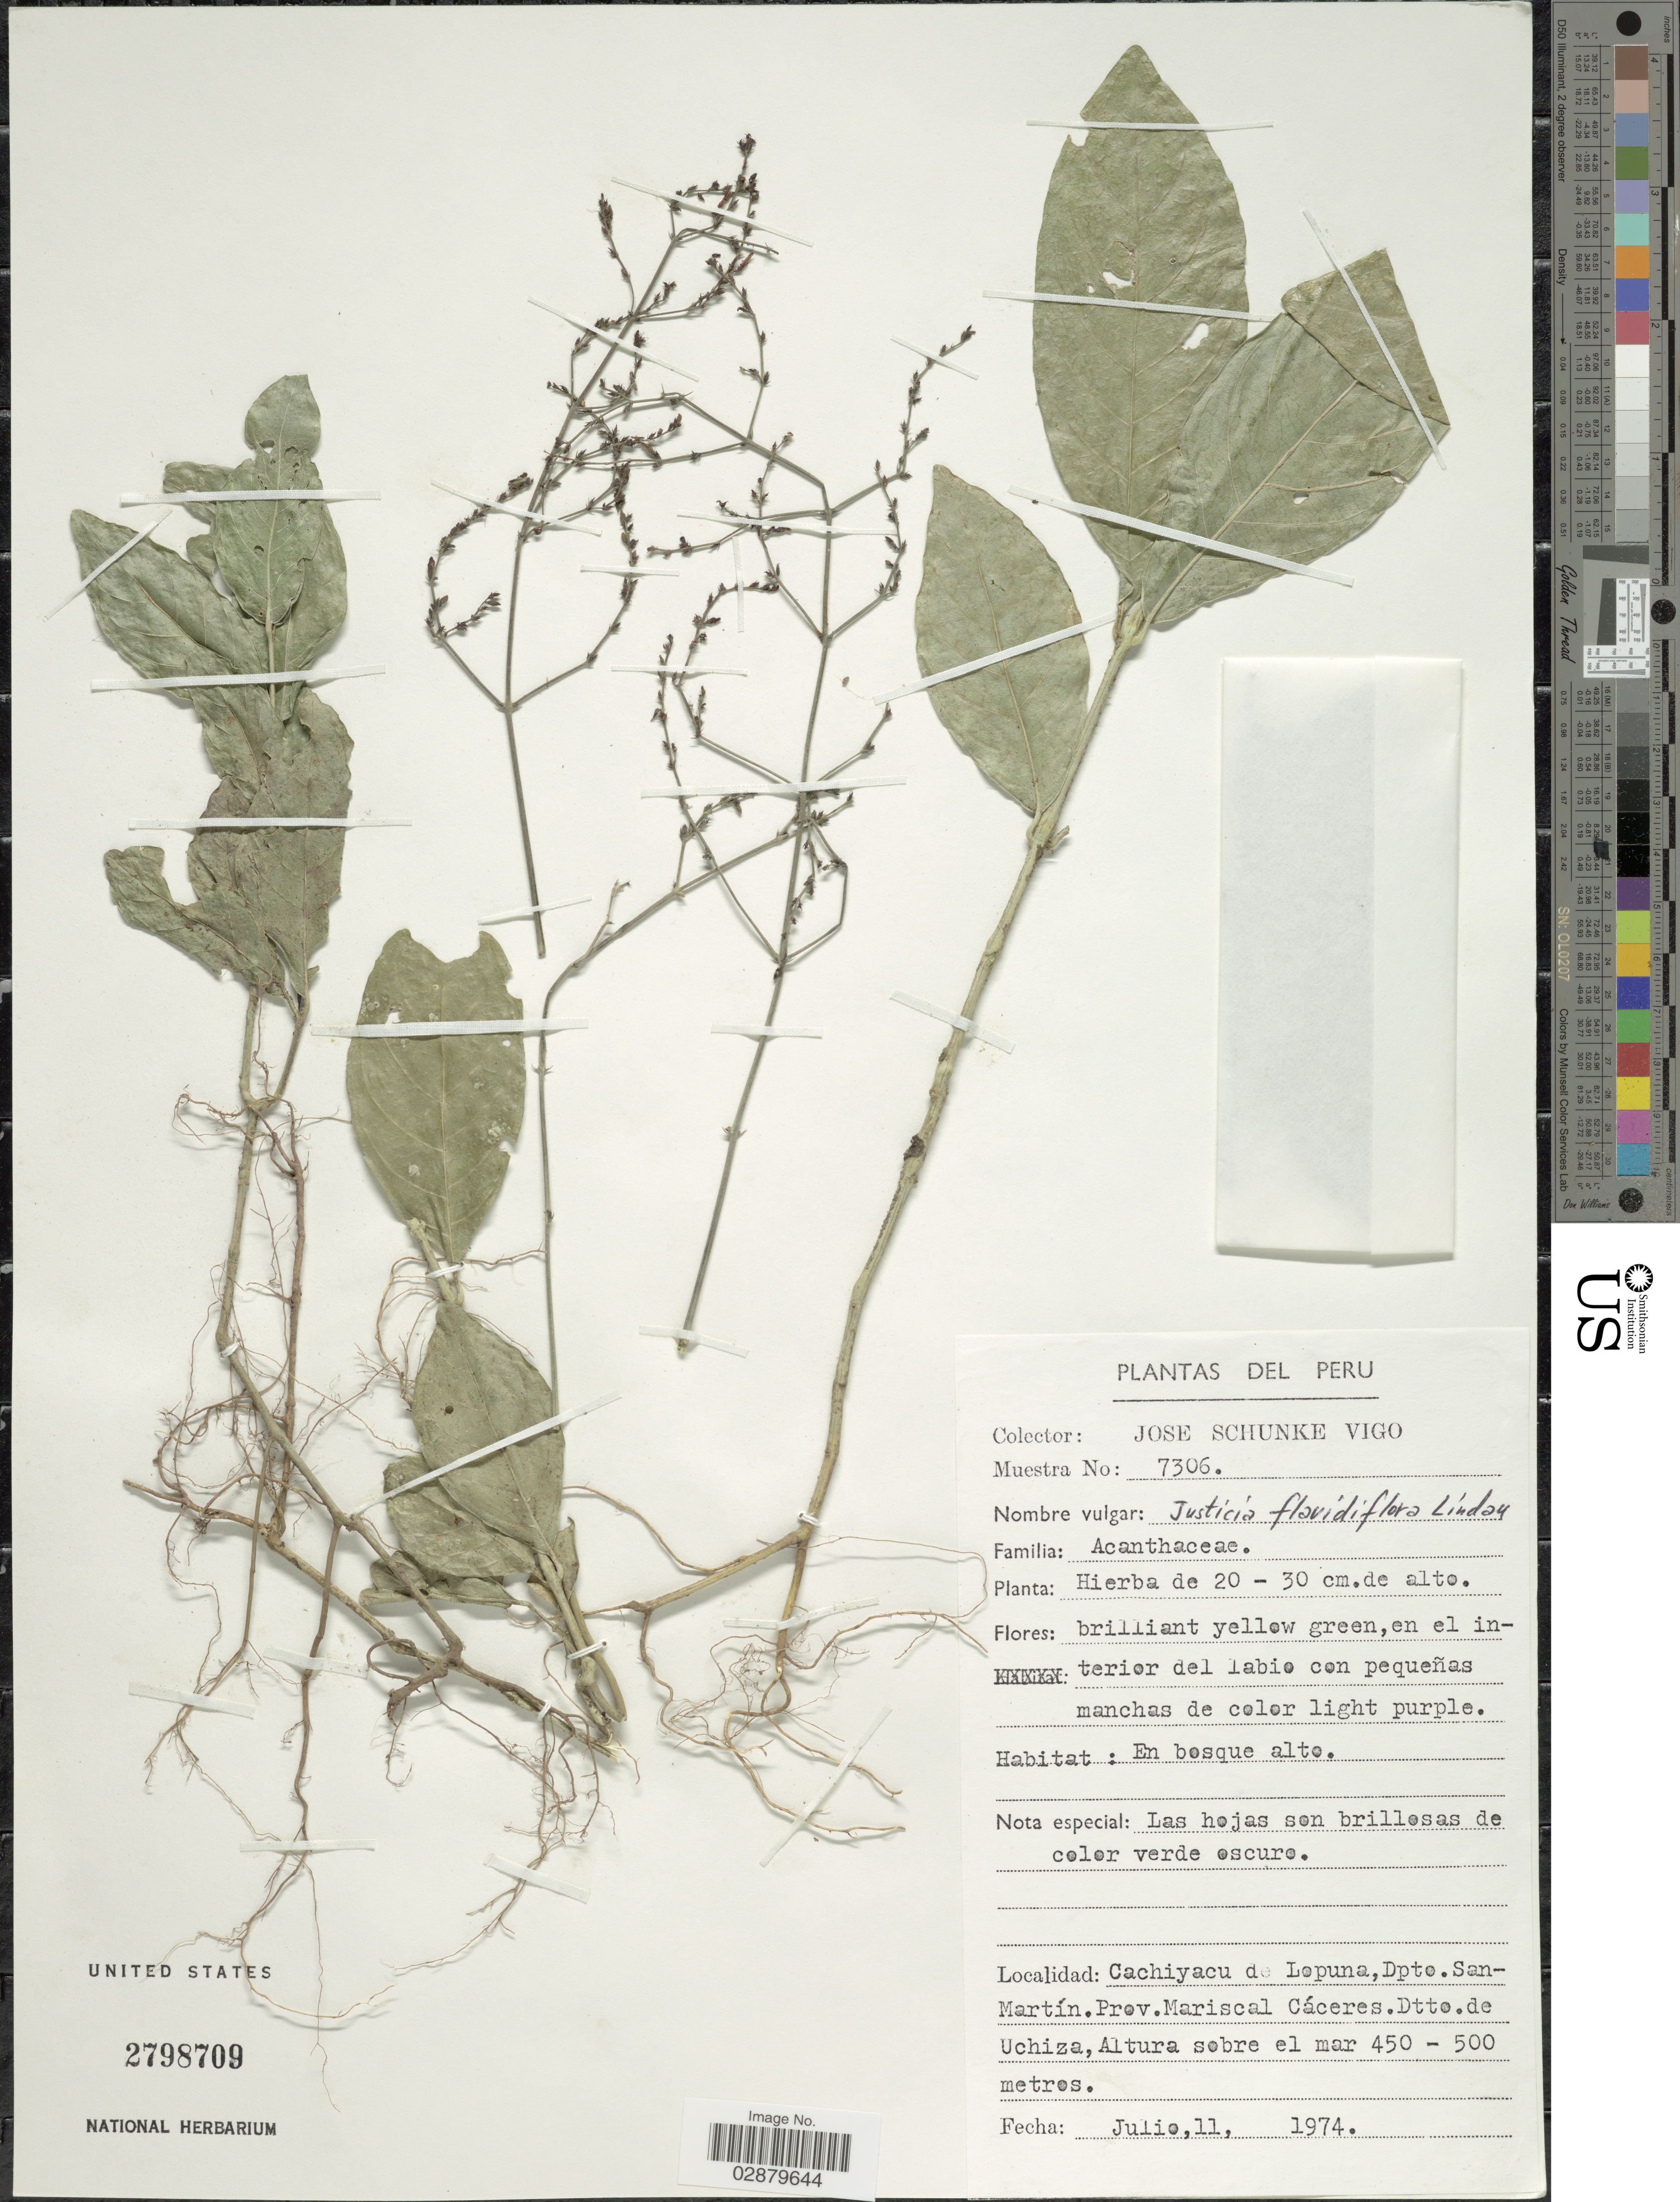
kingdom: Plantae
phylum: Tracheophyta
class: Magnoliopsida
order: Lamiales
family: Acanthaceae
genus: Justicia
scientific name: Justicia lineolata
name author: Ruiz & Pav.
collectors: J. Schunke Vigo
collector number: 7306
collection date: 1974-07-11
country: Peru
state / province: San Martín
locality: Cachiyacu do Lopuna, Dpto. San Martín, Prov. Mariscal Cáceres. Dtto. de Uchiza.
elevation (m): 450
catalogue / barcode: US 2798709